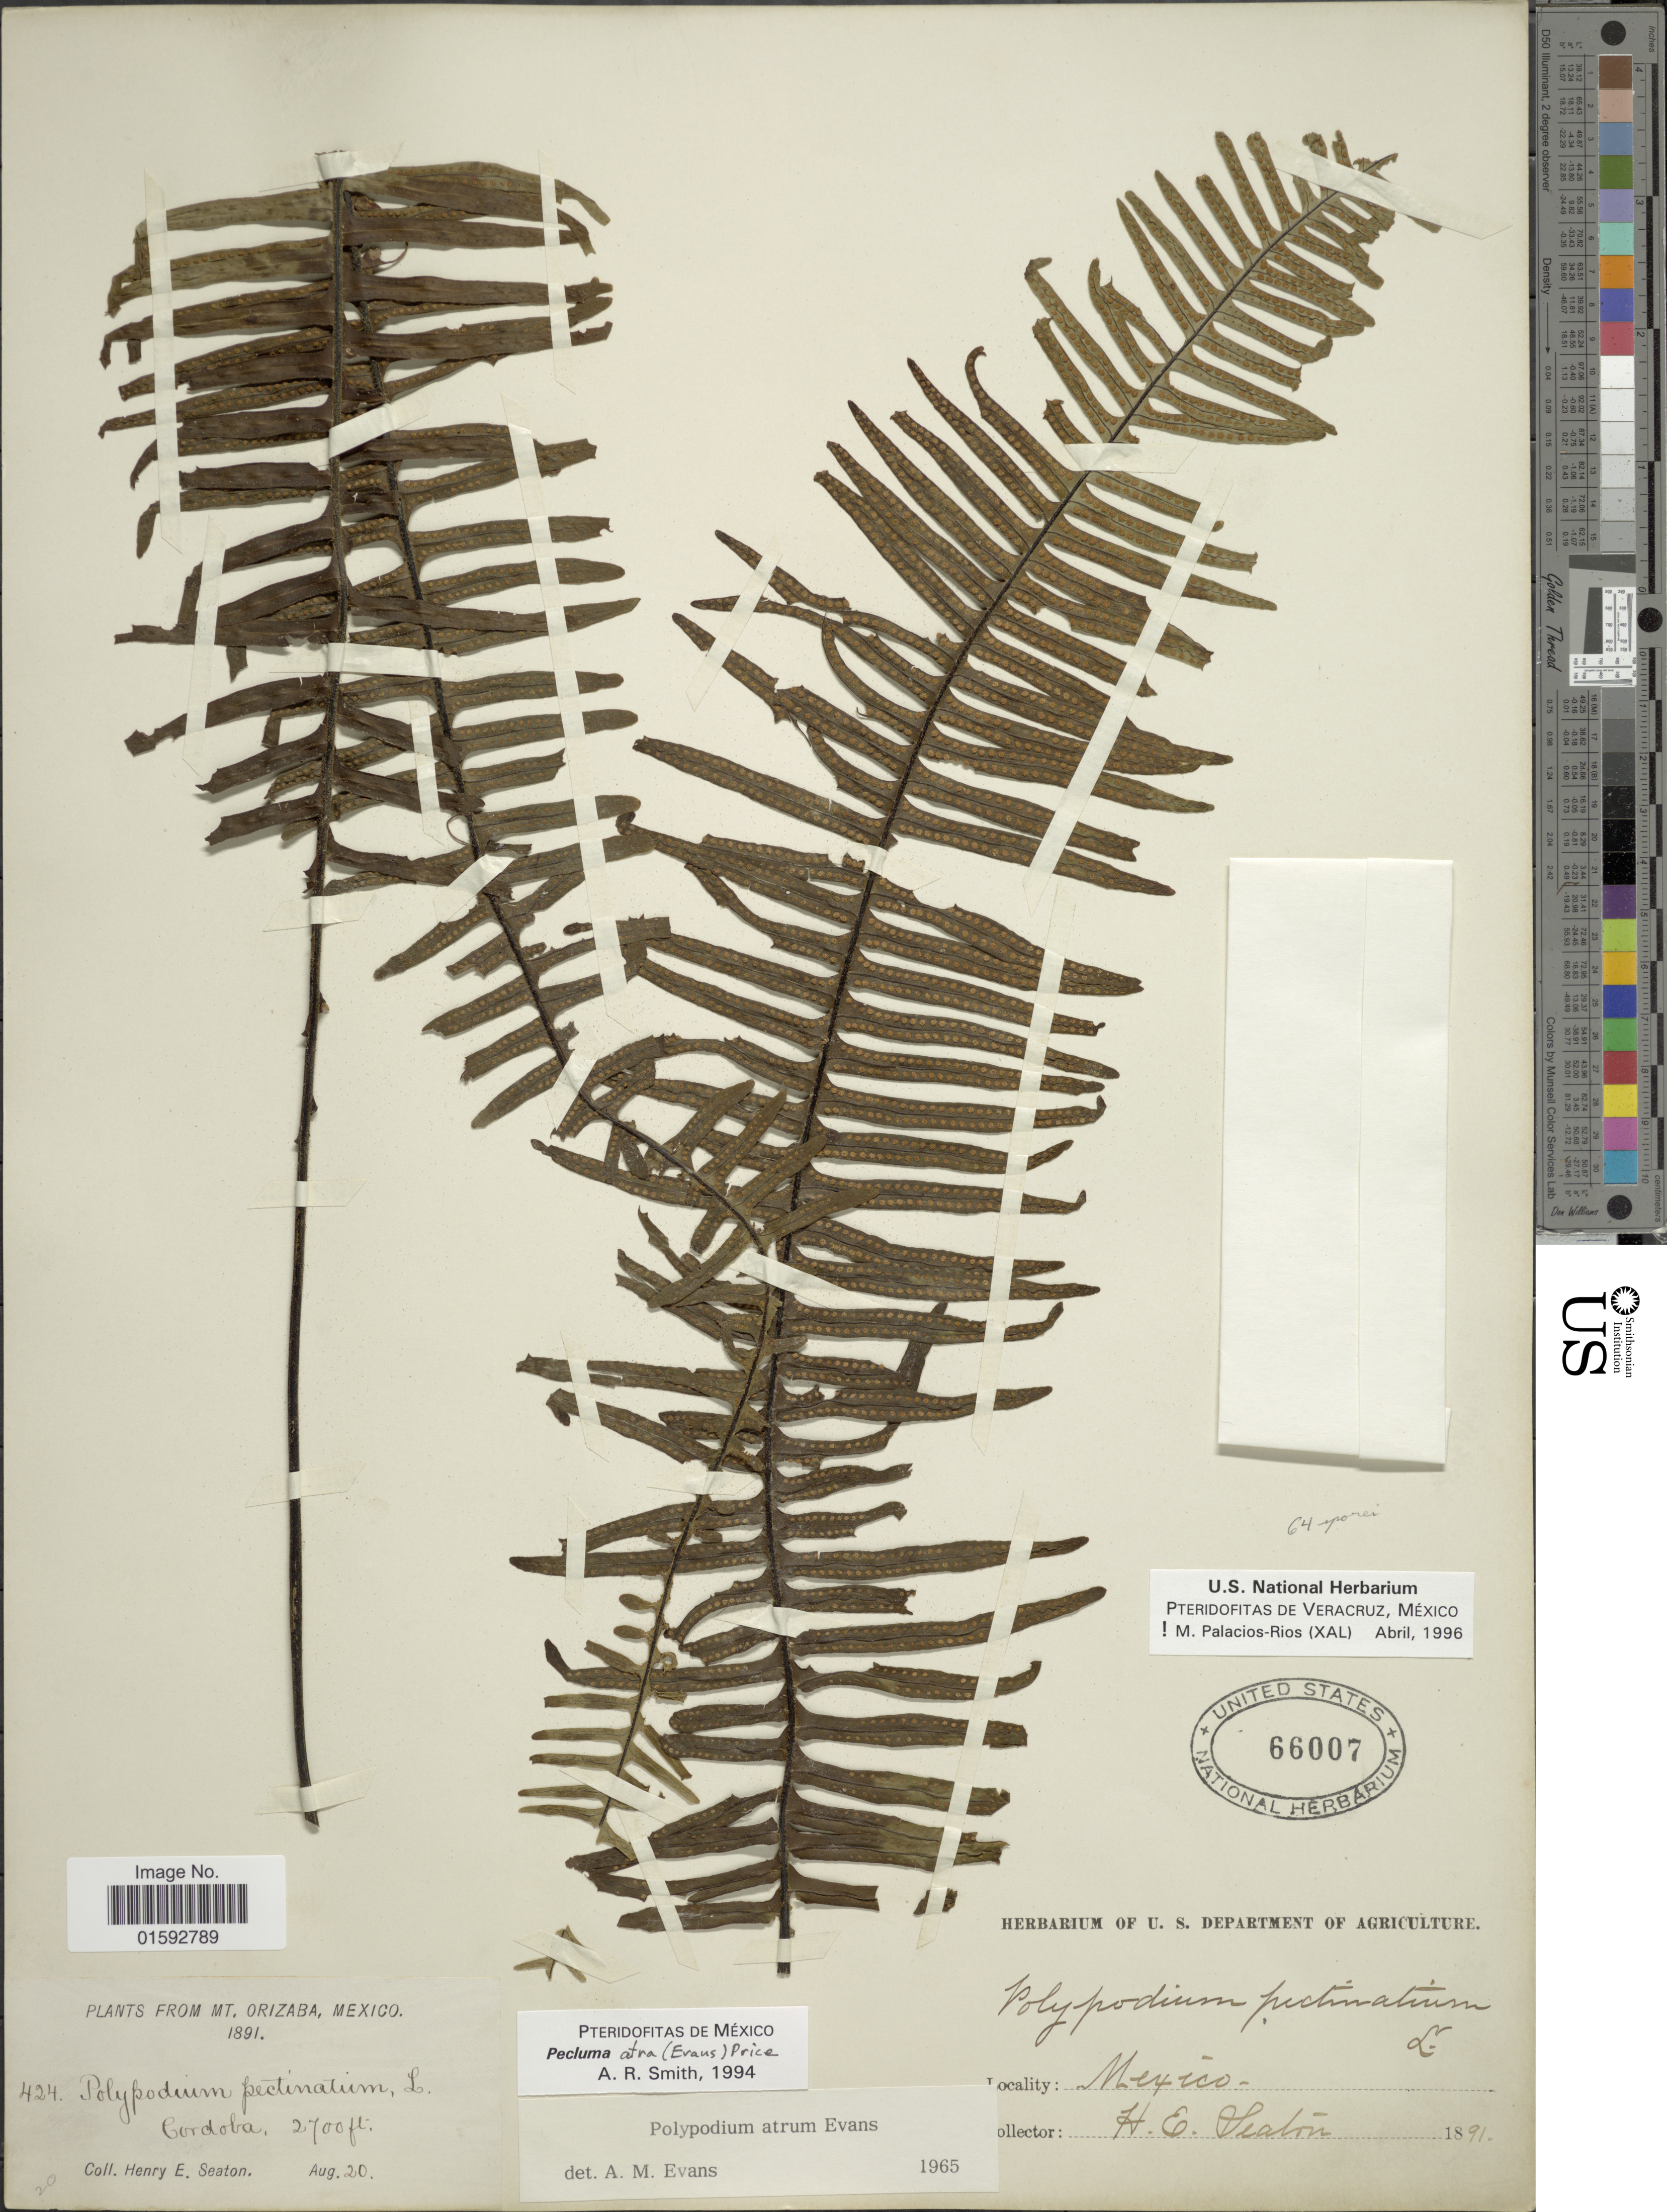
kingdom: Plantae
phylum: Tracheophyta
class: Polypodiopsida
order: Polypodiales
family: Polypodiaceae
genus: Pecluma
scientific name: Pecluma atra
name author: (Rosenst.) M.G. Price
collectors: H. E. Seaton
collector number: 424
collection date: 1891-08-20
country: Mexico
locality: From Mt. Orizaba, Cordoba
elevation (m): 823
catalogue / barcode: US 66007